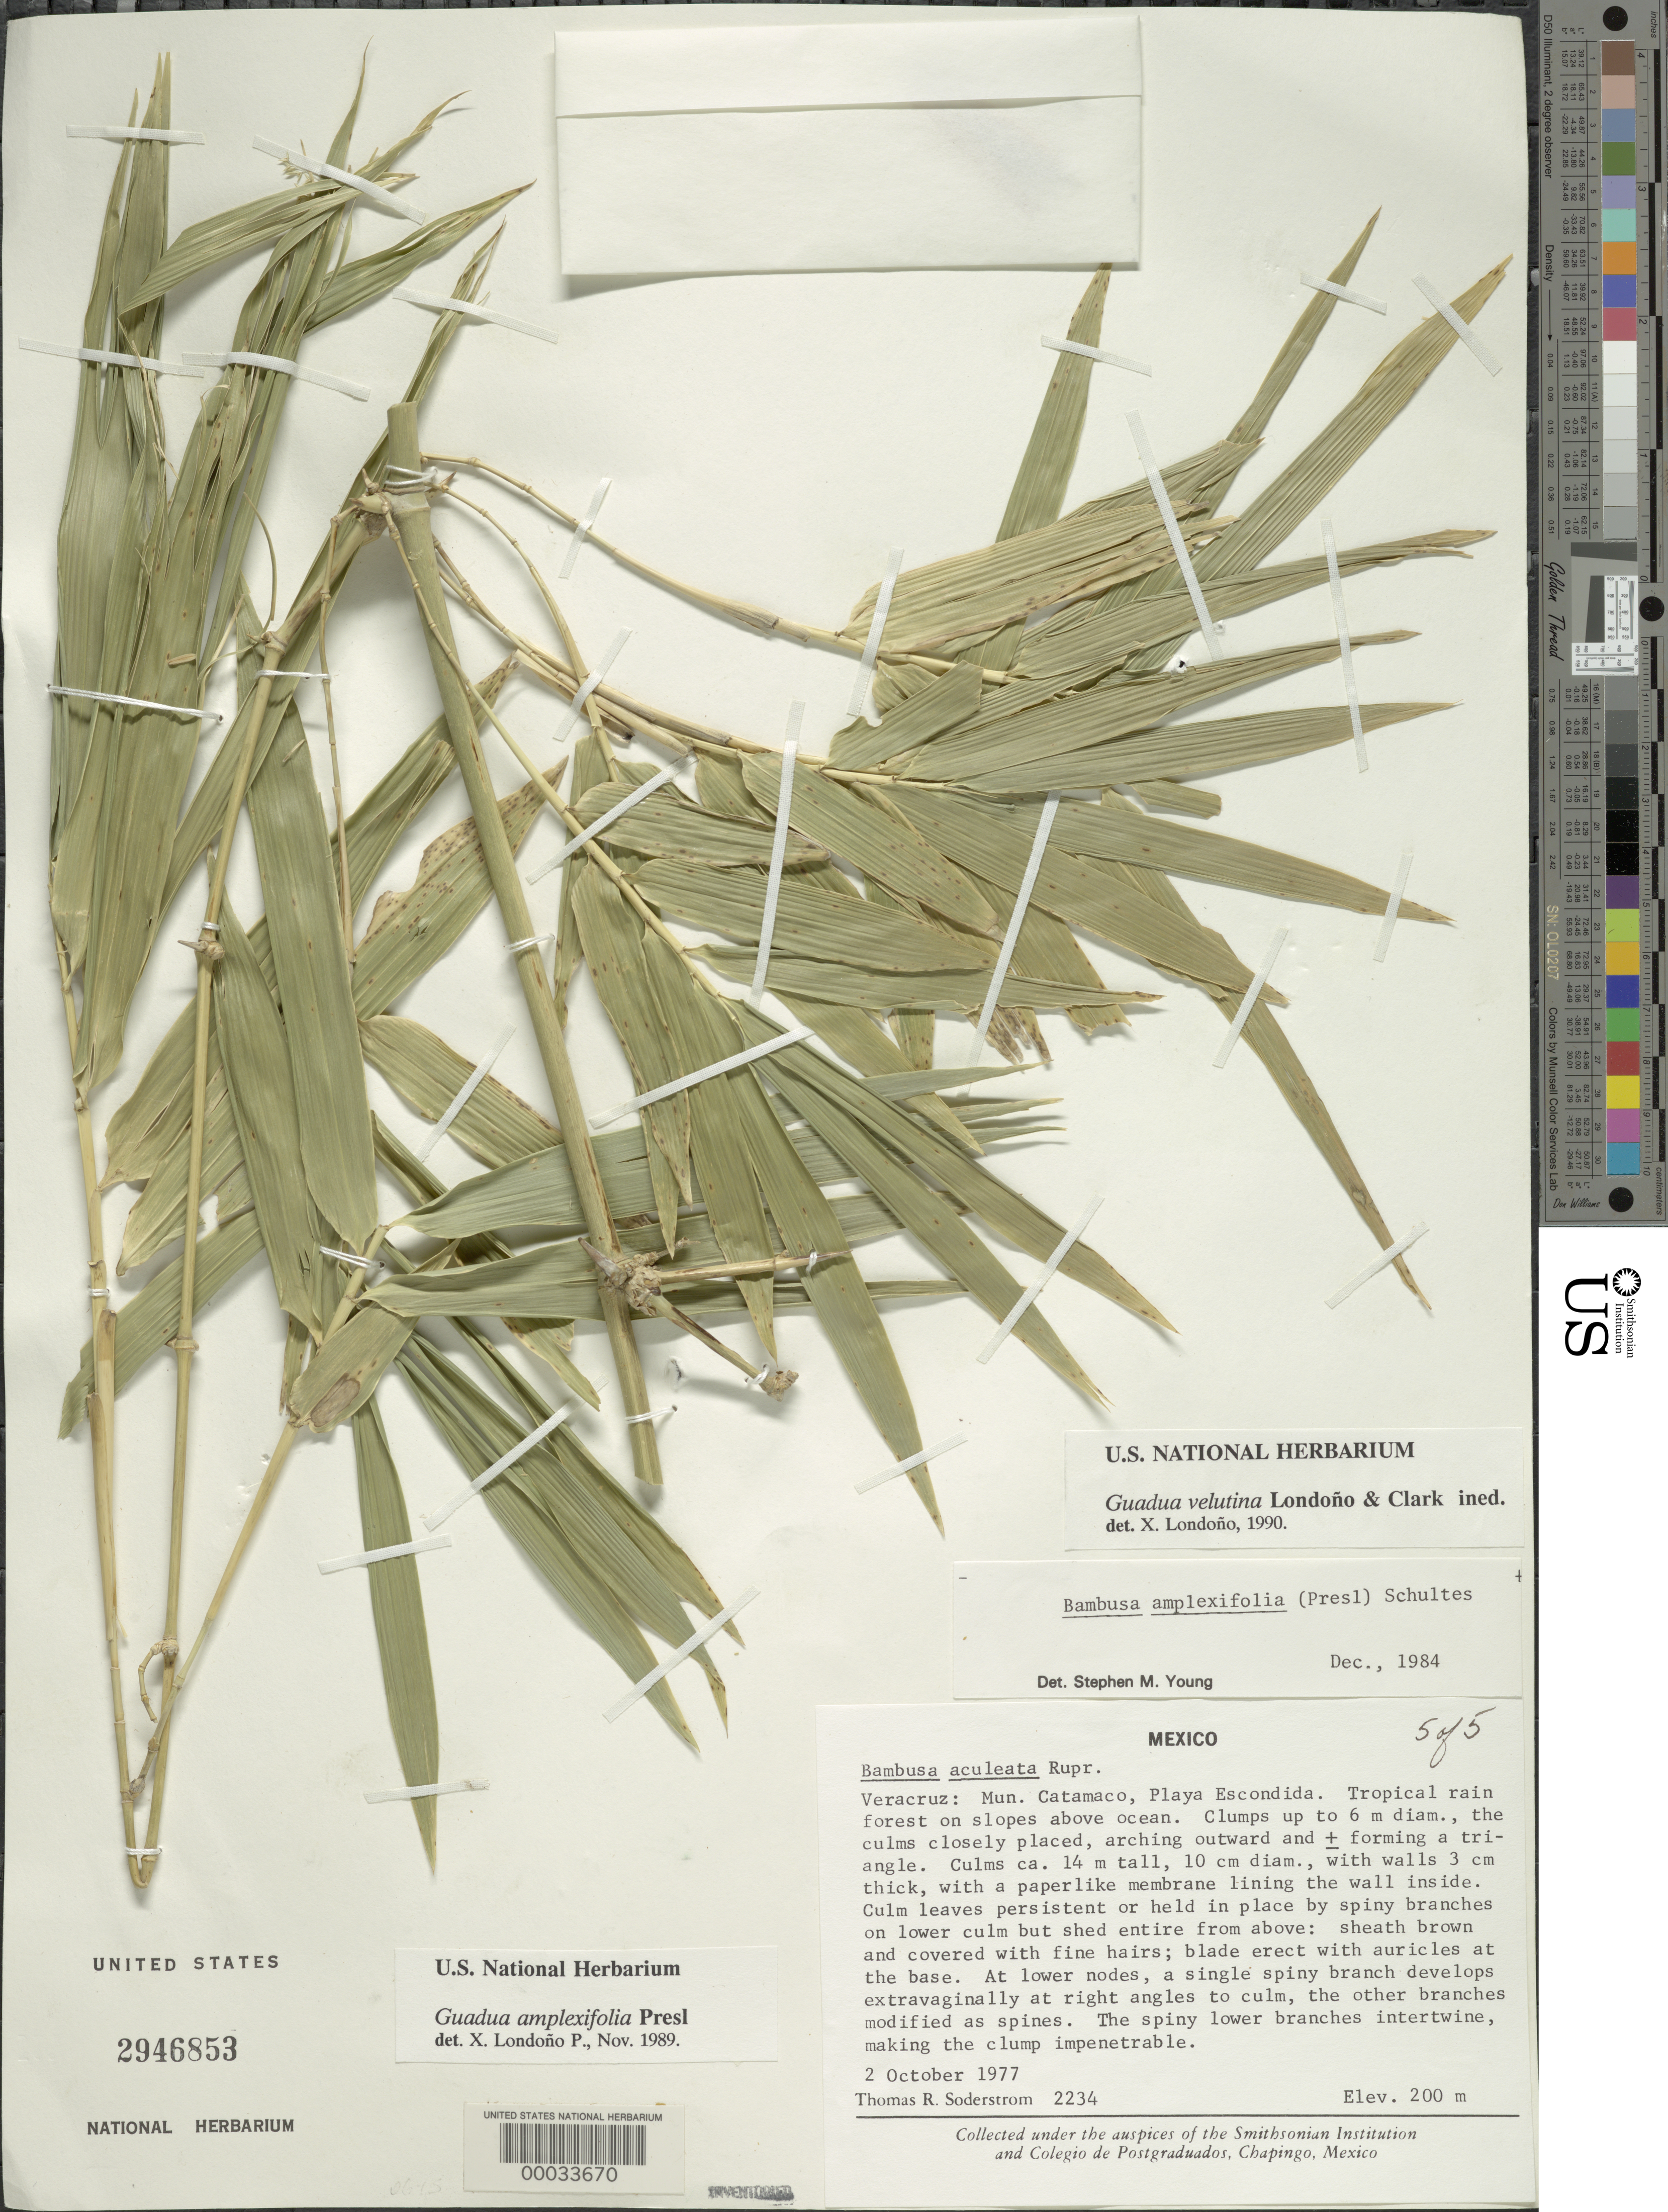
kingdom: Plantae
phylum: Tracheophyta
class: Liliopsida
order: Poales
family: Poaceae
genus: Guadua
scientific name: Guadua tuxtlensis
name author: Londoño & Ruíz-Sanchez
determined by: McMurchie, Elizabeth, (UNITED STATES)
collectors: T. R. Soderstrom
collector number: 2234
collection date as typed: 02 Oct 1977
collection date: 1977-10-02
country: Mexico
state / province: Veracruz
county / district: Catemaco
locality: Playa escondida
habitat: Tropical rain forest on slopes above ocean.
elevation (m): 200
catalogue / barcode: US 2946853